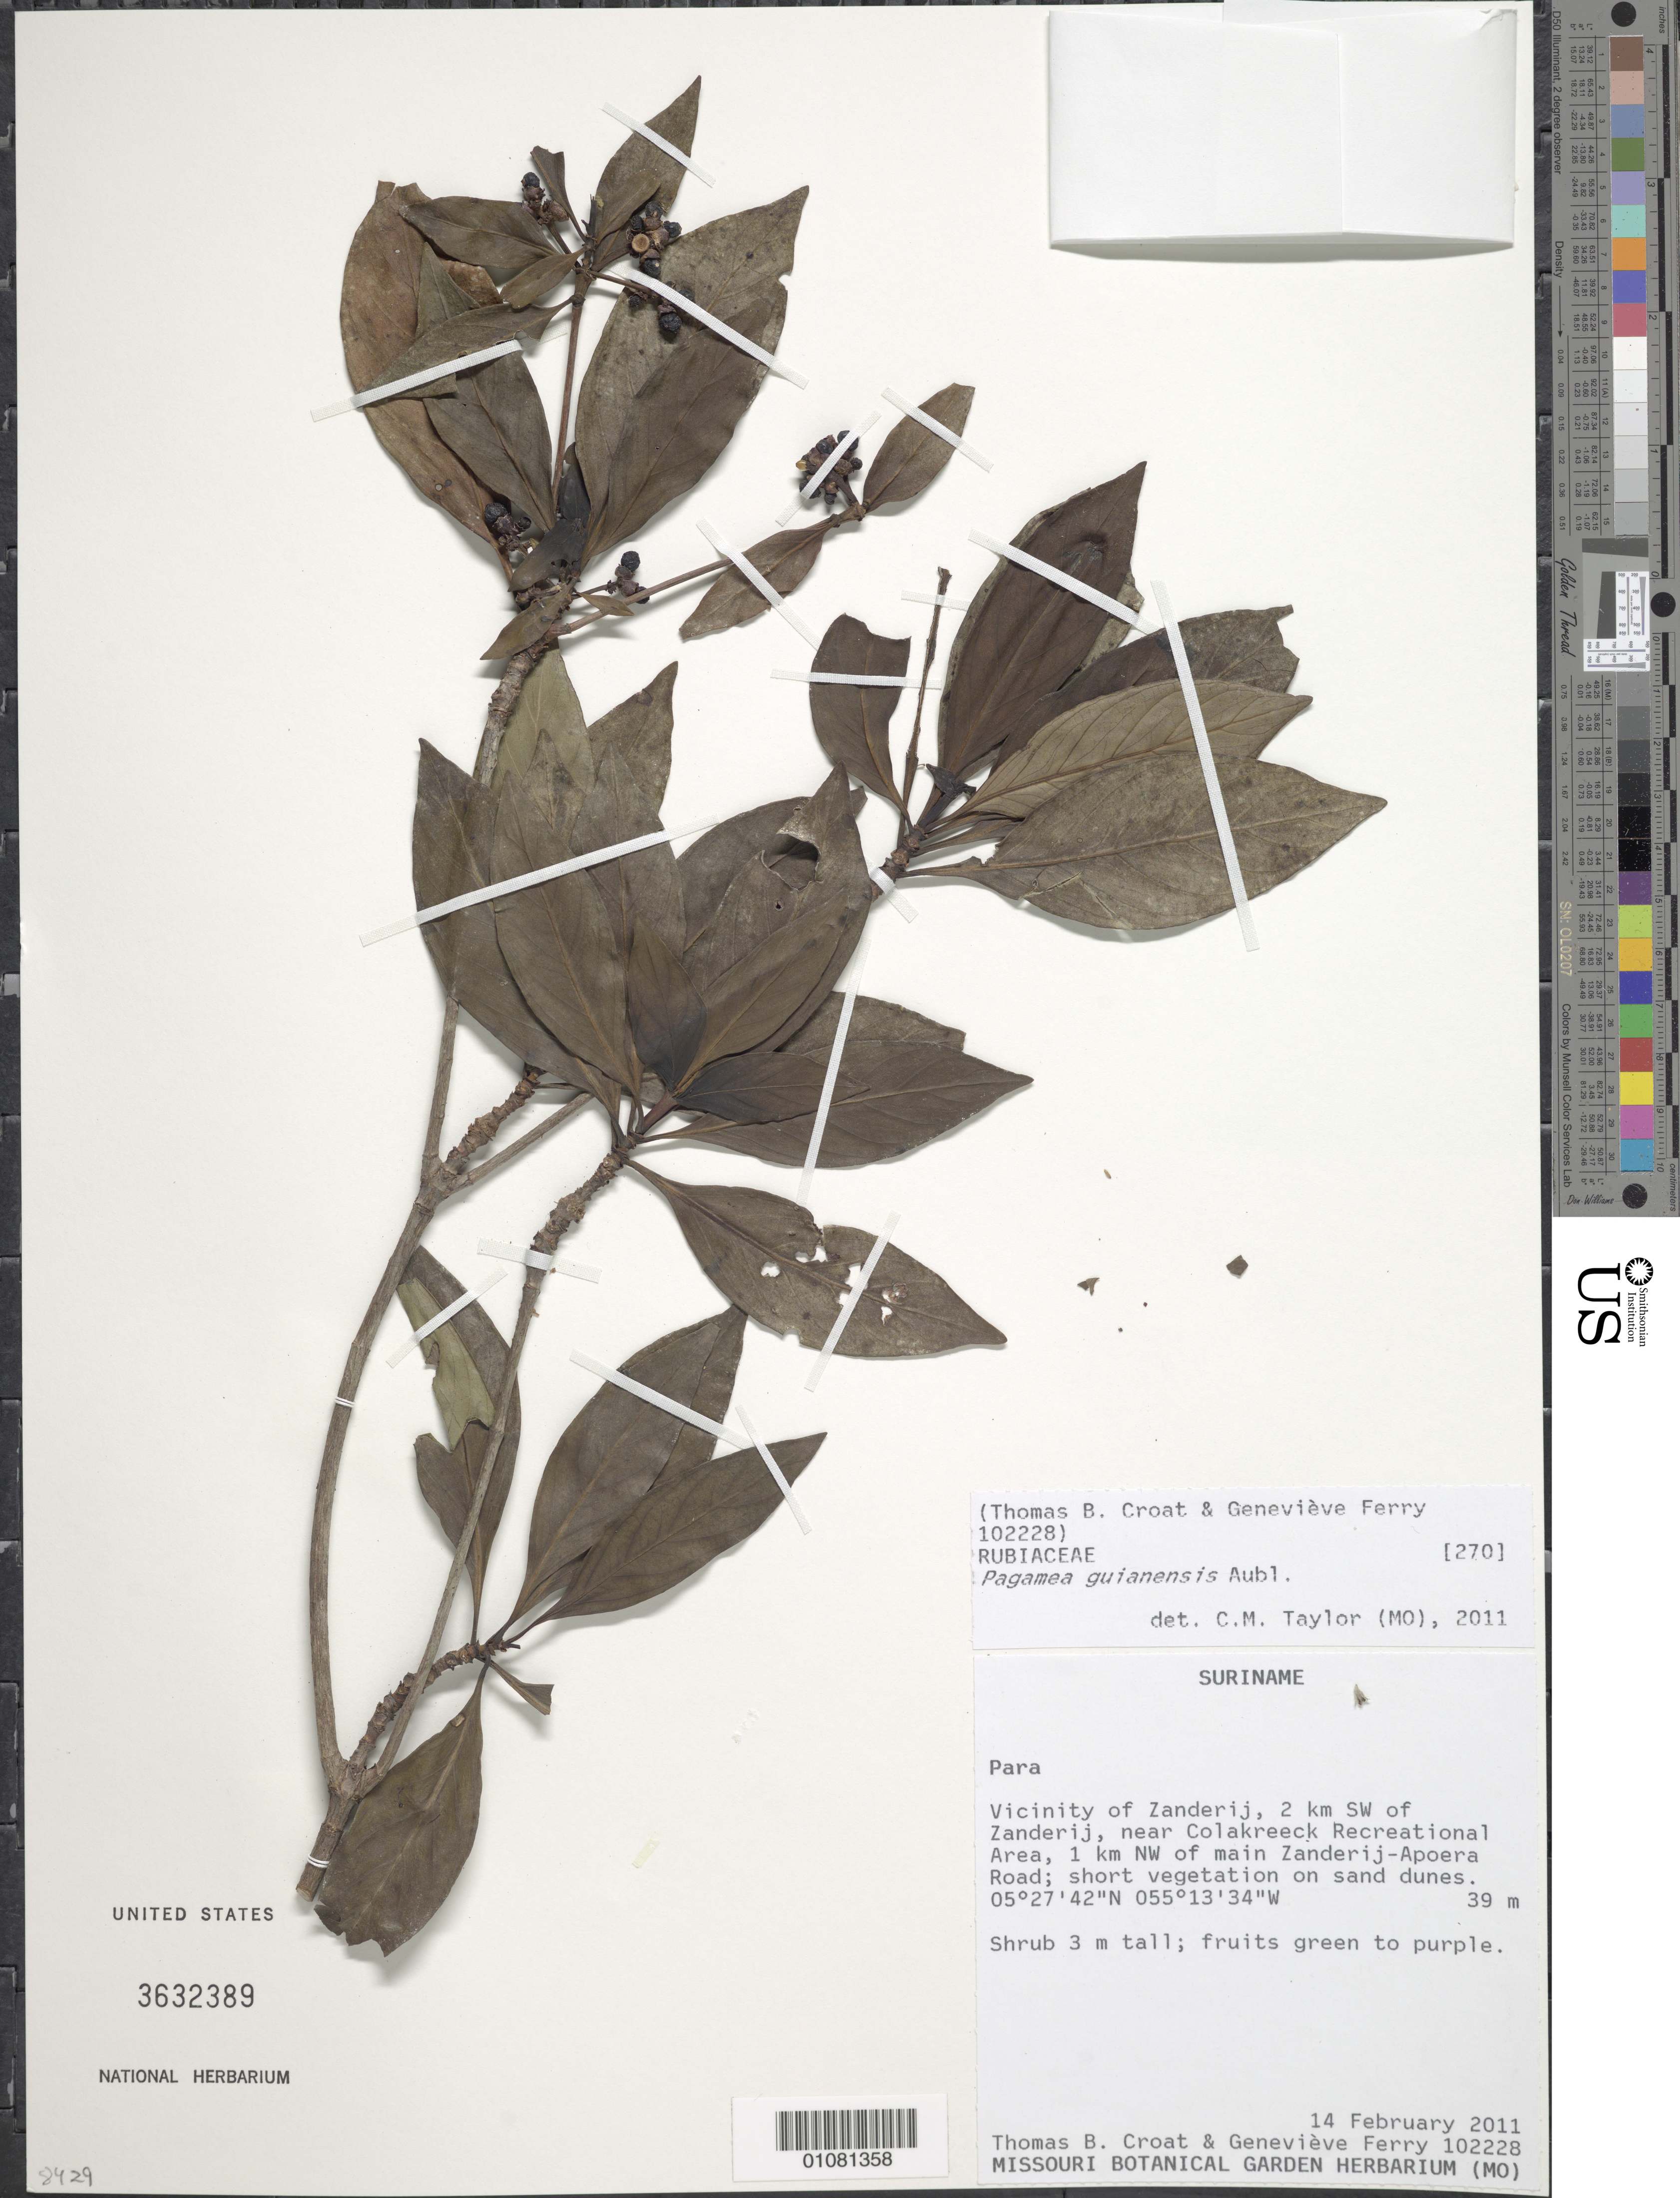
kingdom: Plantae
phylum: Tracheophyta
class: Magnoliopsida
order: Gentianales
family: Rubiaceae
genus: Pagamea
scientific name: Pagamea guianensis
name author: Aubl.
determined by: Taylor, Charlotte M.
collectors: T. B. Croat & G. Ferry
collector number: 102228 A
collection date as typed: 14-Feb-11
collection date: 1911-02-14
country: Suriname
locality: Zanderij vic, 2km SW of Zanderij, near Colakreeck Recreational Area, 1km NW of main Zanderij-Apoera Road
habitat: Short vegetation on sand dunes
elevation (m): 39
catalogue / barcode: US 3632389